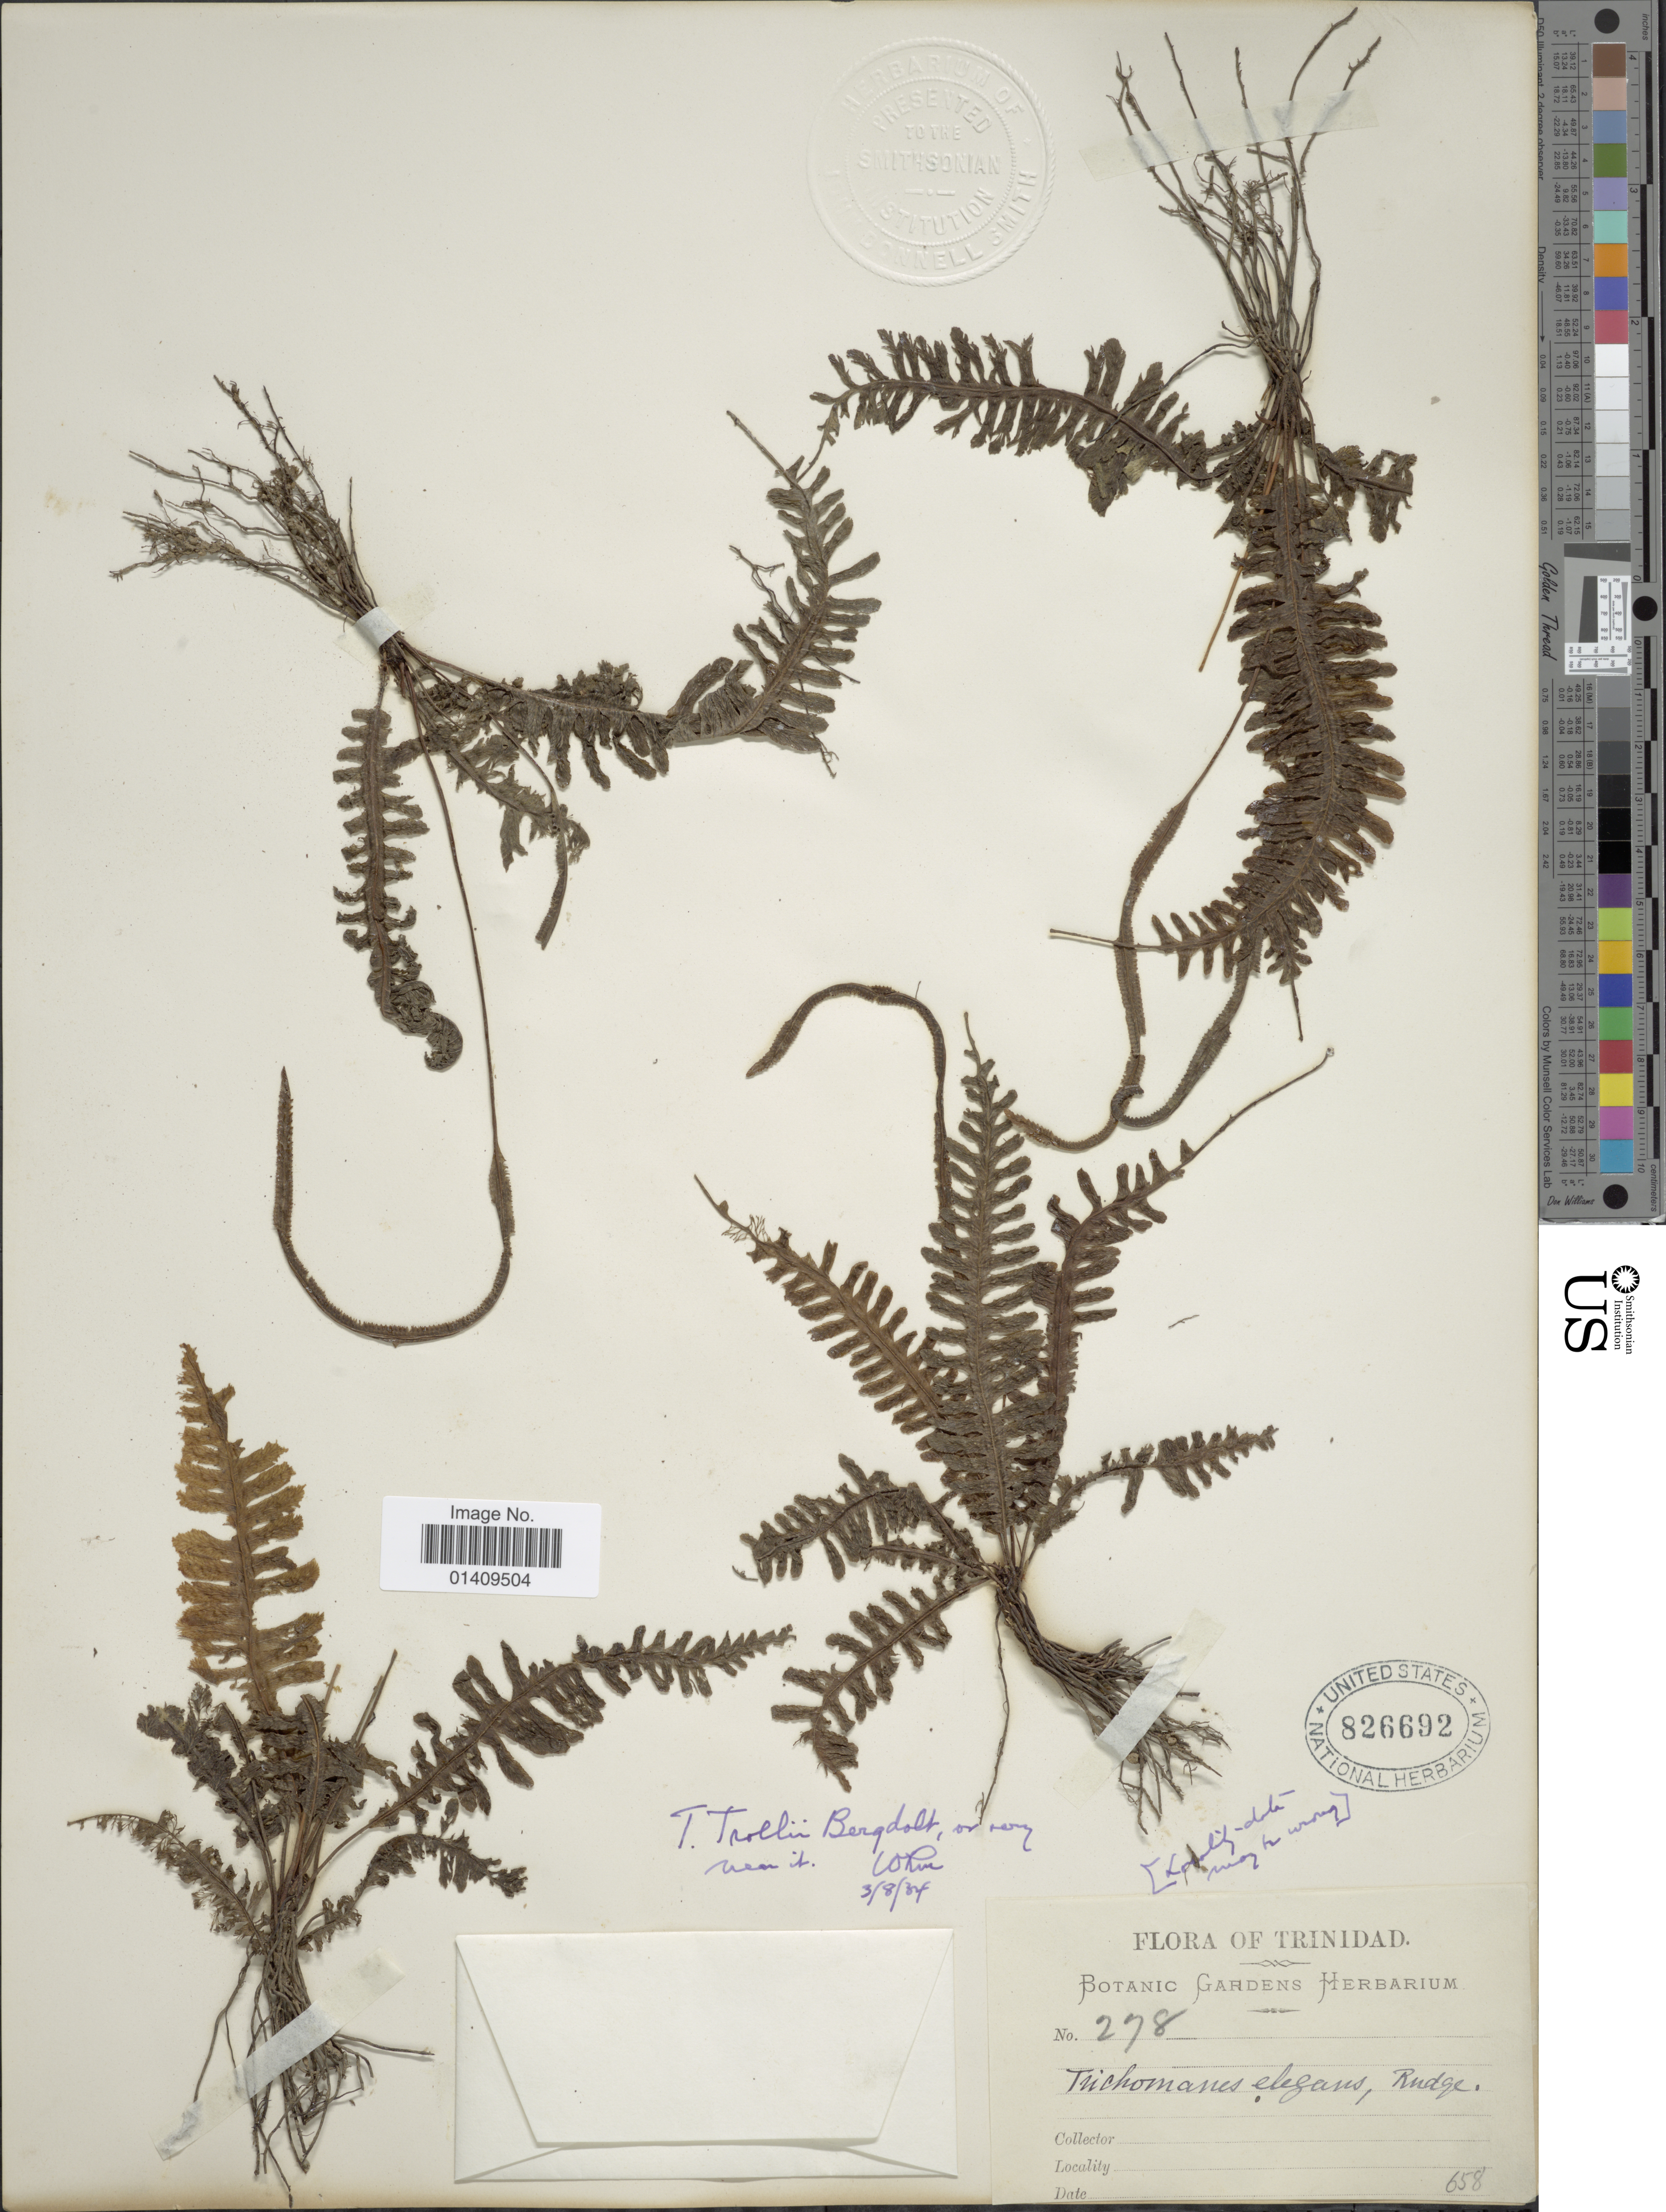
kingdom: Plantae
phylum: Tracheophyta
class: Polypodiopsida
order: Hymenophyllales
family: Hymenophyllaceae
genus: Trichomanes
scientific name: Trichomanes trollii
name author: Bergdolt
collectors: ex herb. Bot. Gard.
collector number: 298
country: Trinidad and Tobago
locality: Trinidad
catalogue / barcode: US 826692